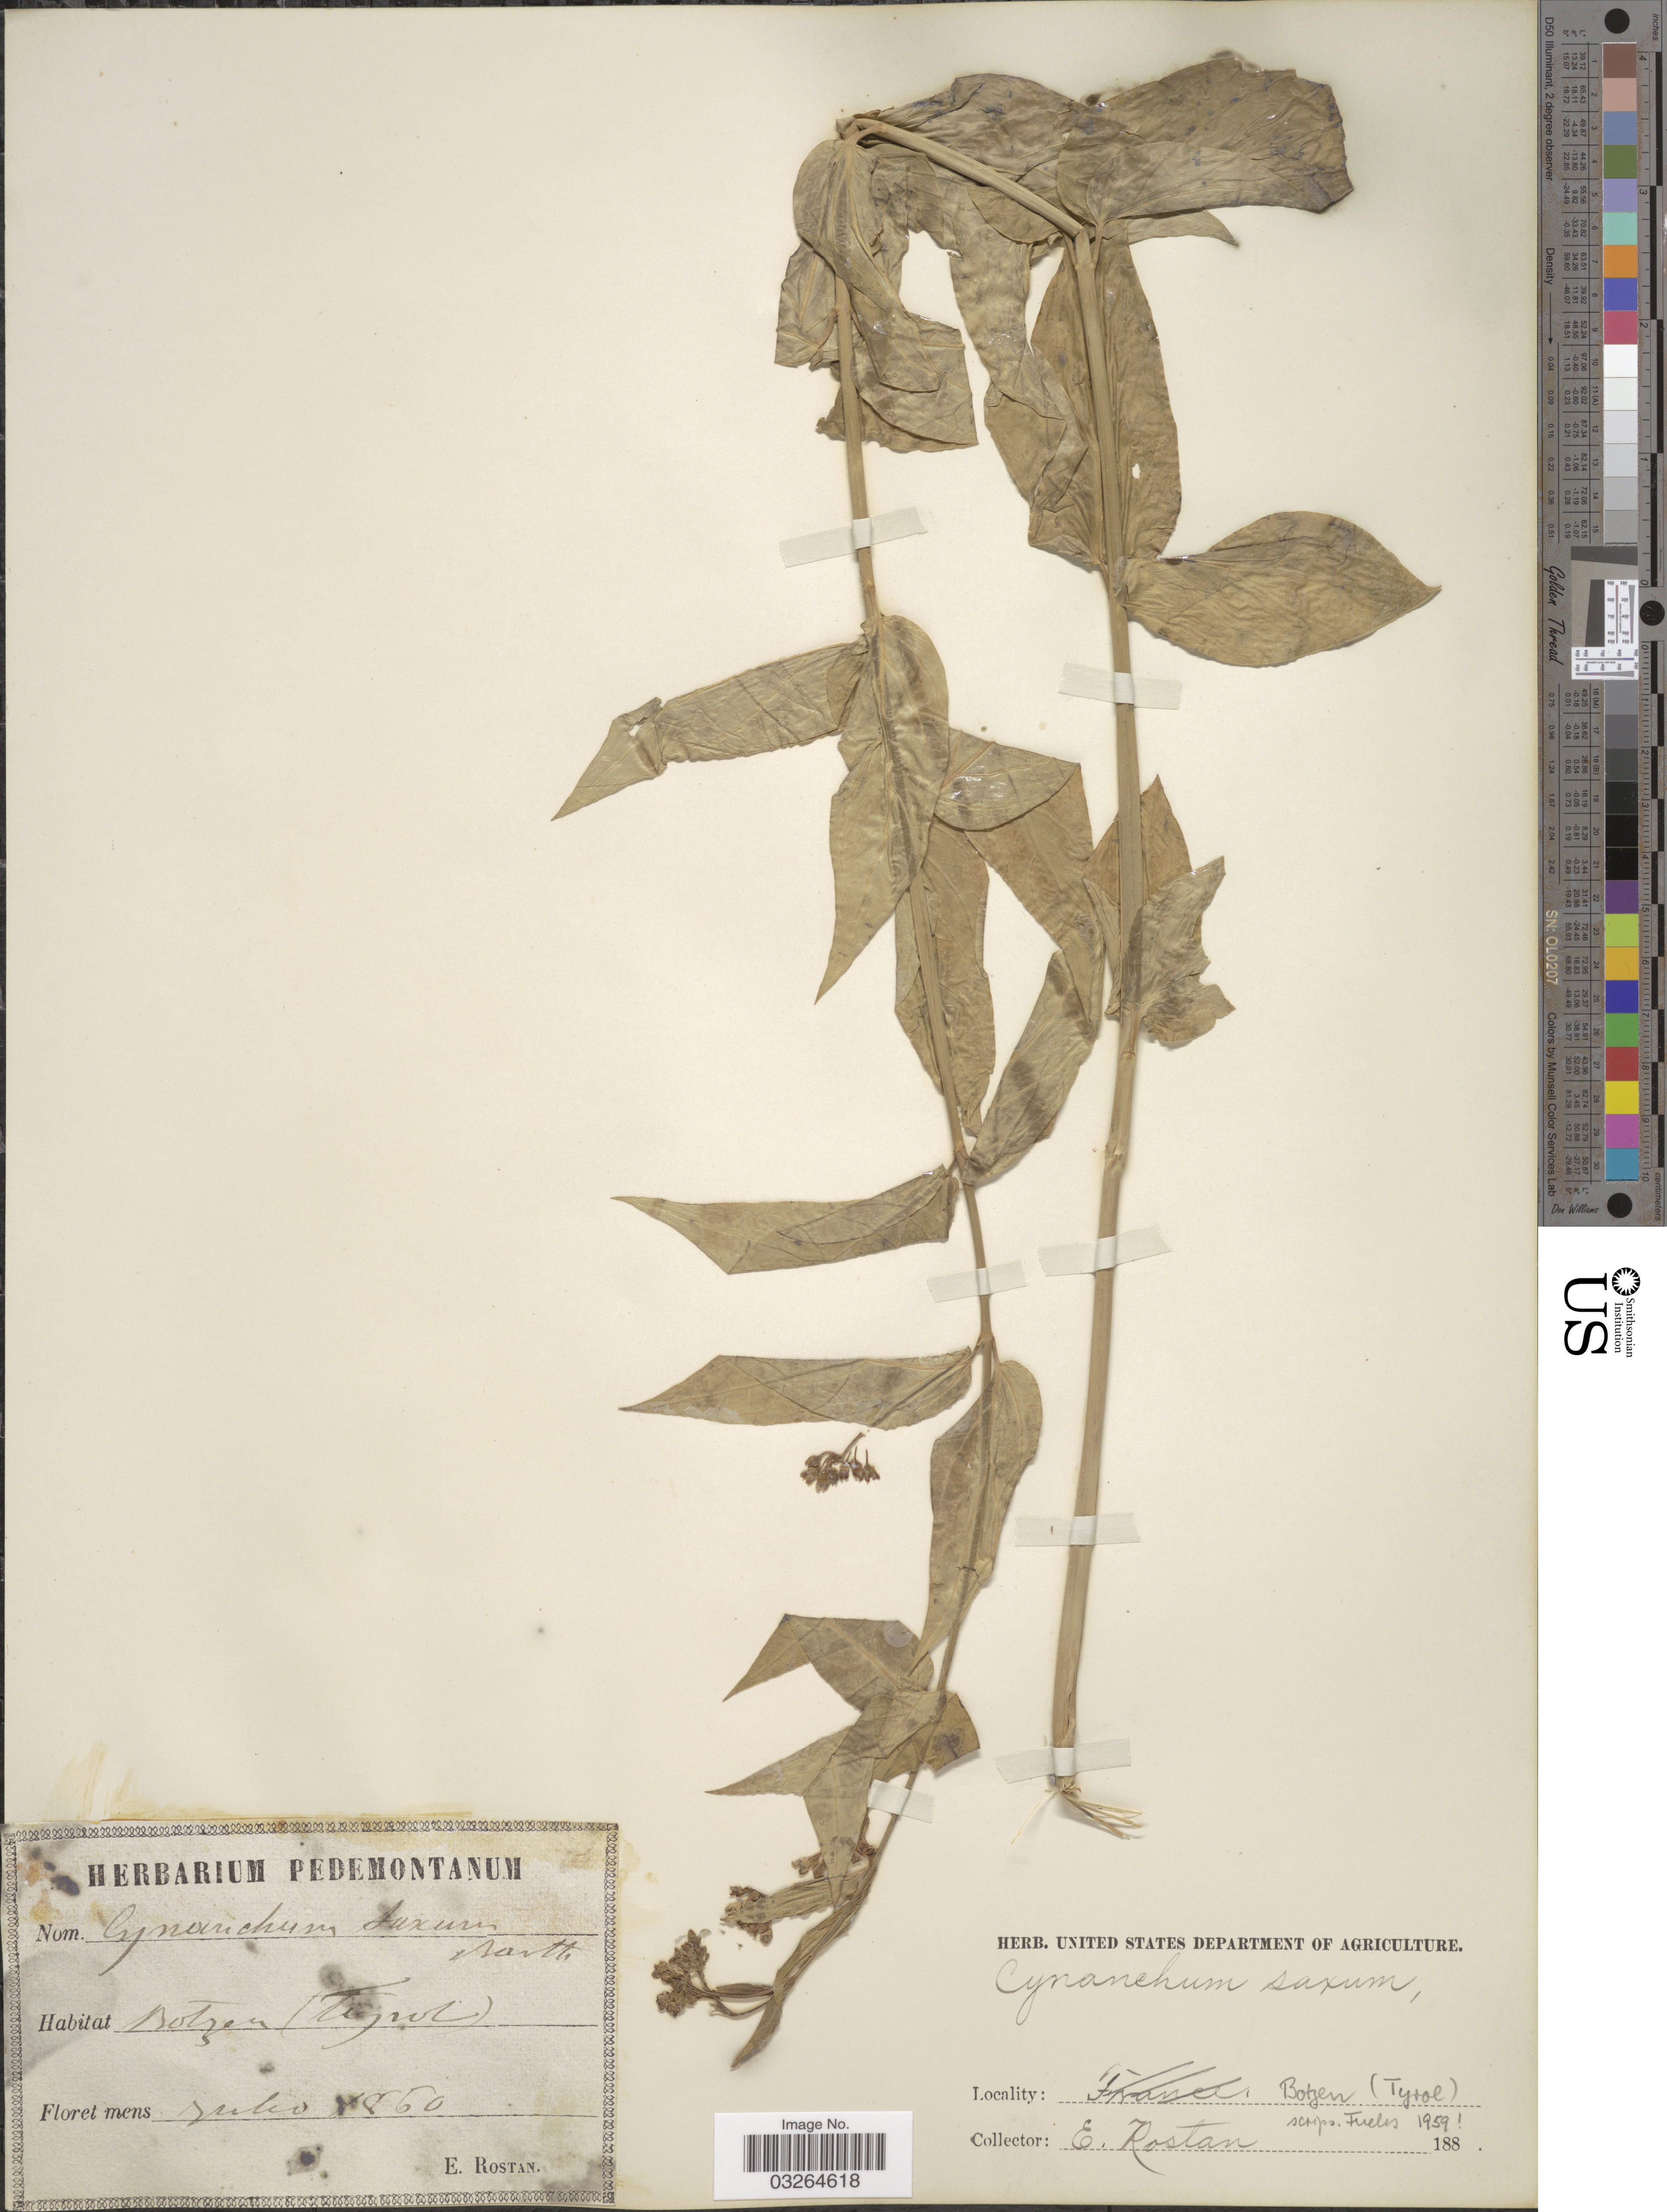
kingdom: Plantae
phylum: Tracheophyta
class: Magnoliopsida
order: Gentianales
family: Apocynaceae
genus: Cynanchum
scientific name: Cynanchum laxum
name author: Bartl.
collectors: E. Rostan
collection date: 1860-07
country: Austria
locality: Botzen (Tyrol).